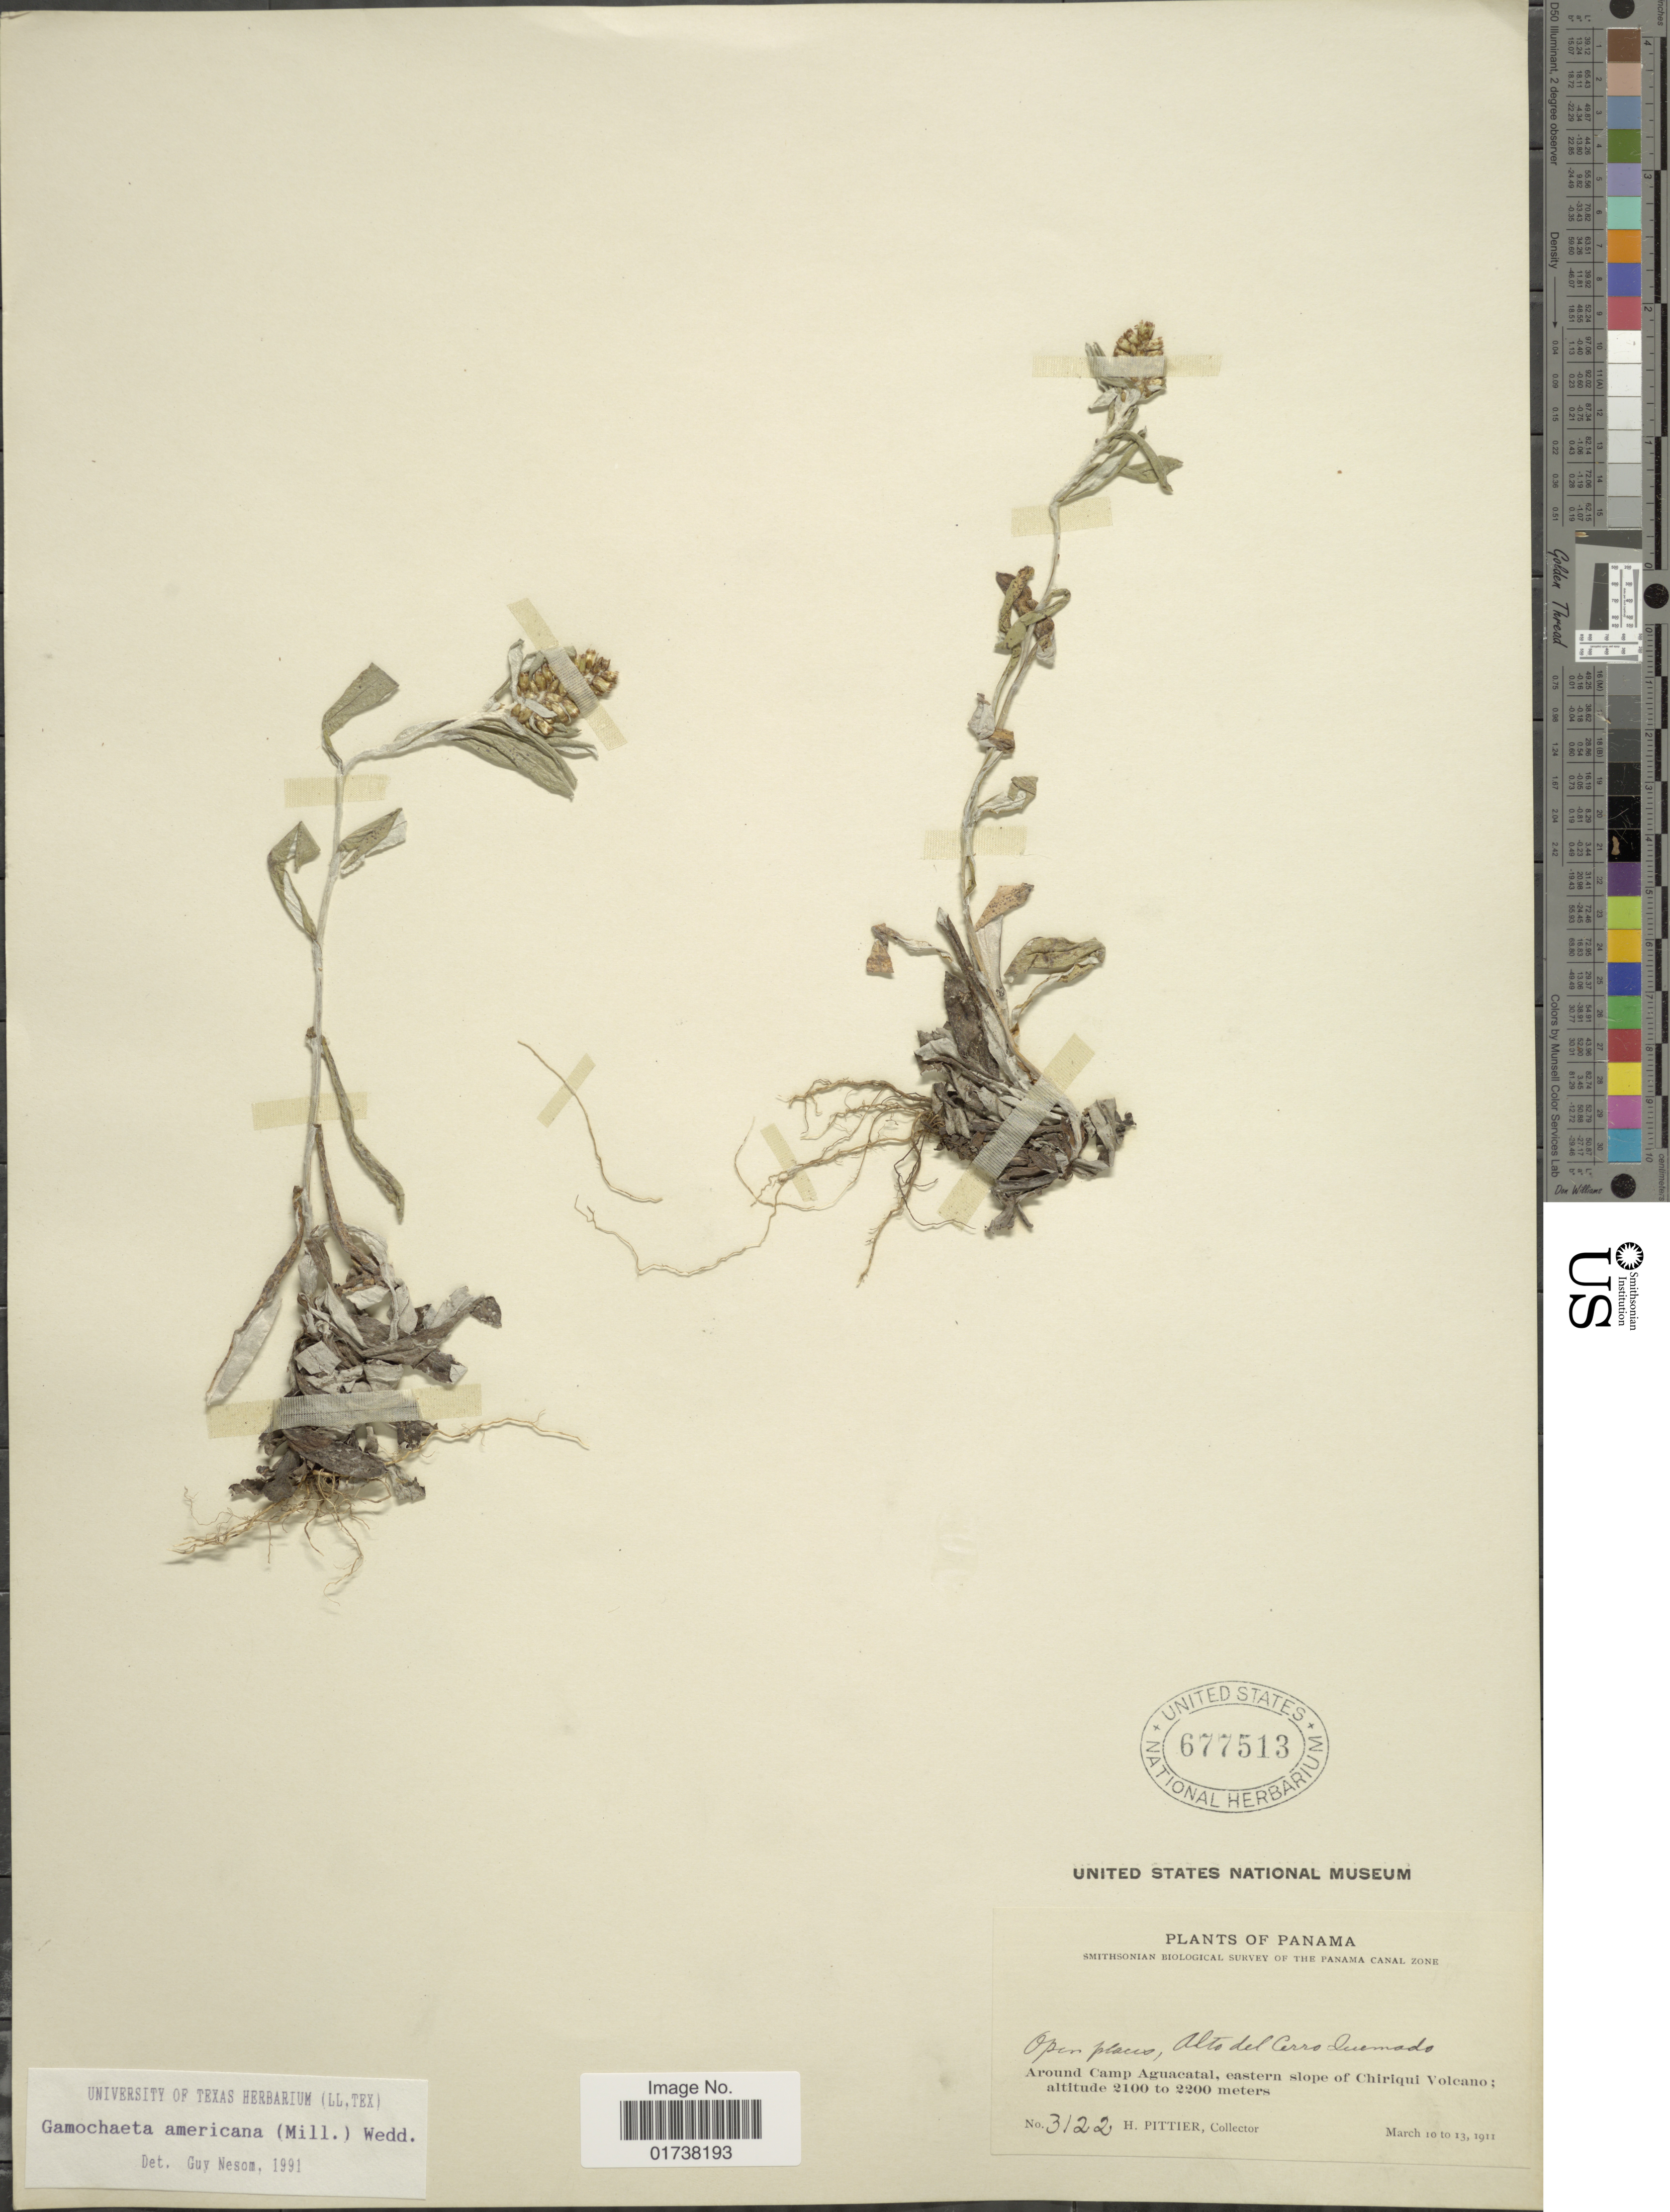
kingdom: Plantae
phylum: Tracheophyta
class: Magnoliopsida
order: Asterales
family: Asteraceae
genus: Gamochaeta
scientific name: Gamochaeta americana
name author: (Mill.) Wedd.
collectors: H. F. Pittier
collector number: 3122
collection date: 1911-03-10/1911-03-13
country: Panama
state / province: Chiriqui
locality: Around Camp Aguacatal, eastern slope of Chiriqui Volcano, Alto del Cerro Quemado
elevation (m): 2100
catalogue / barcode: US 677513